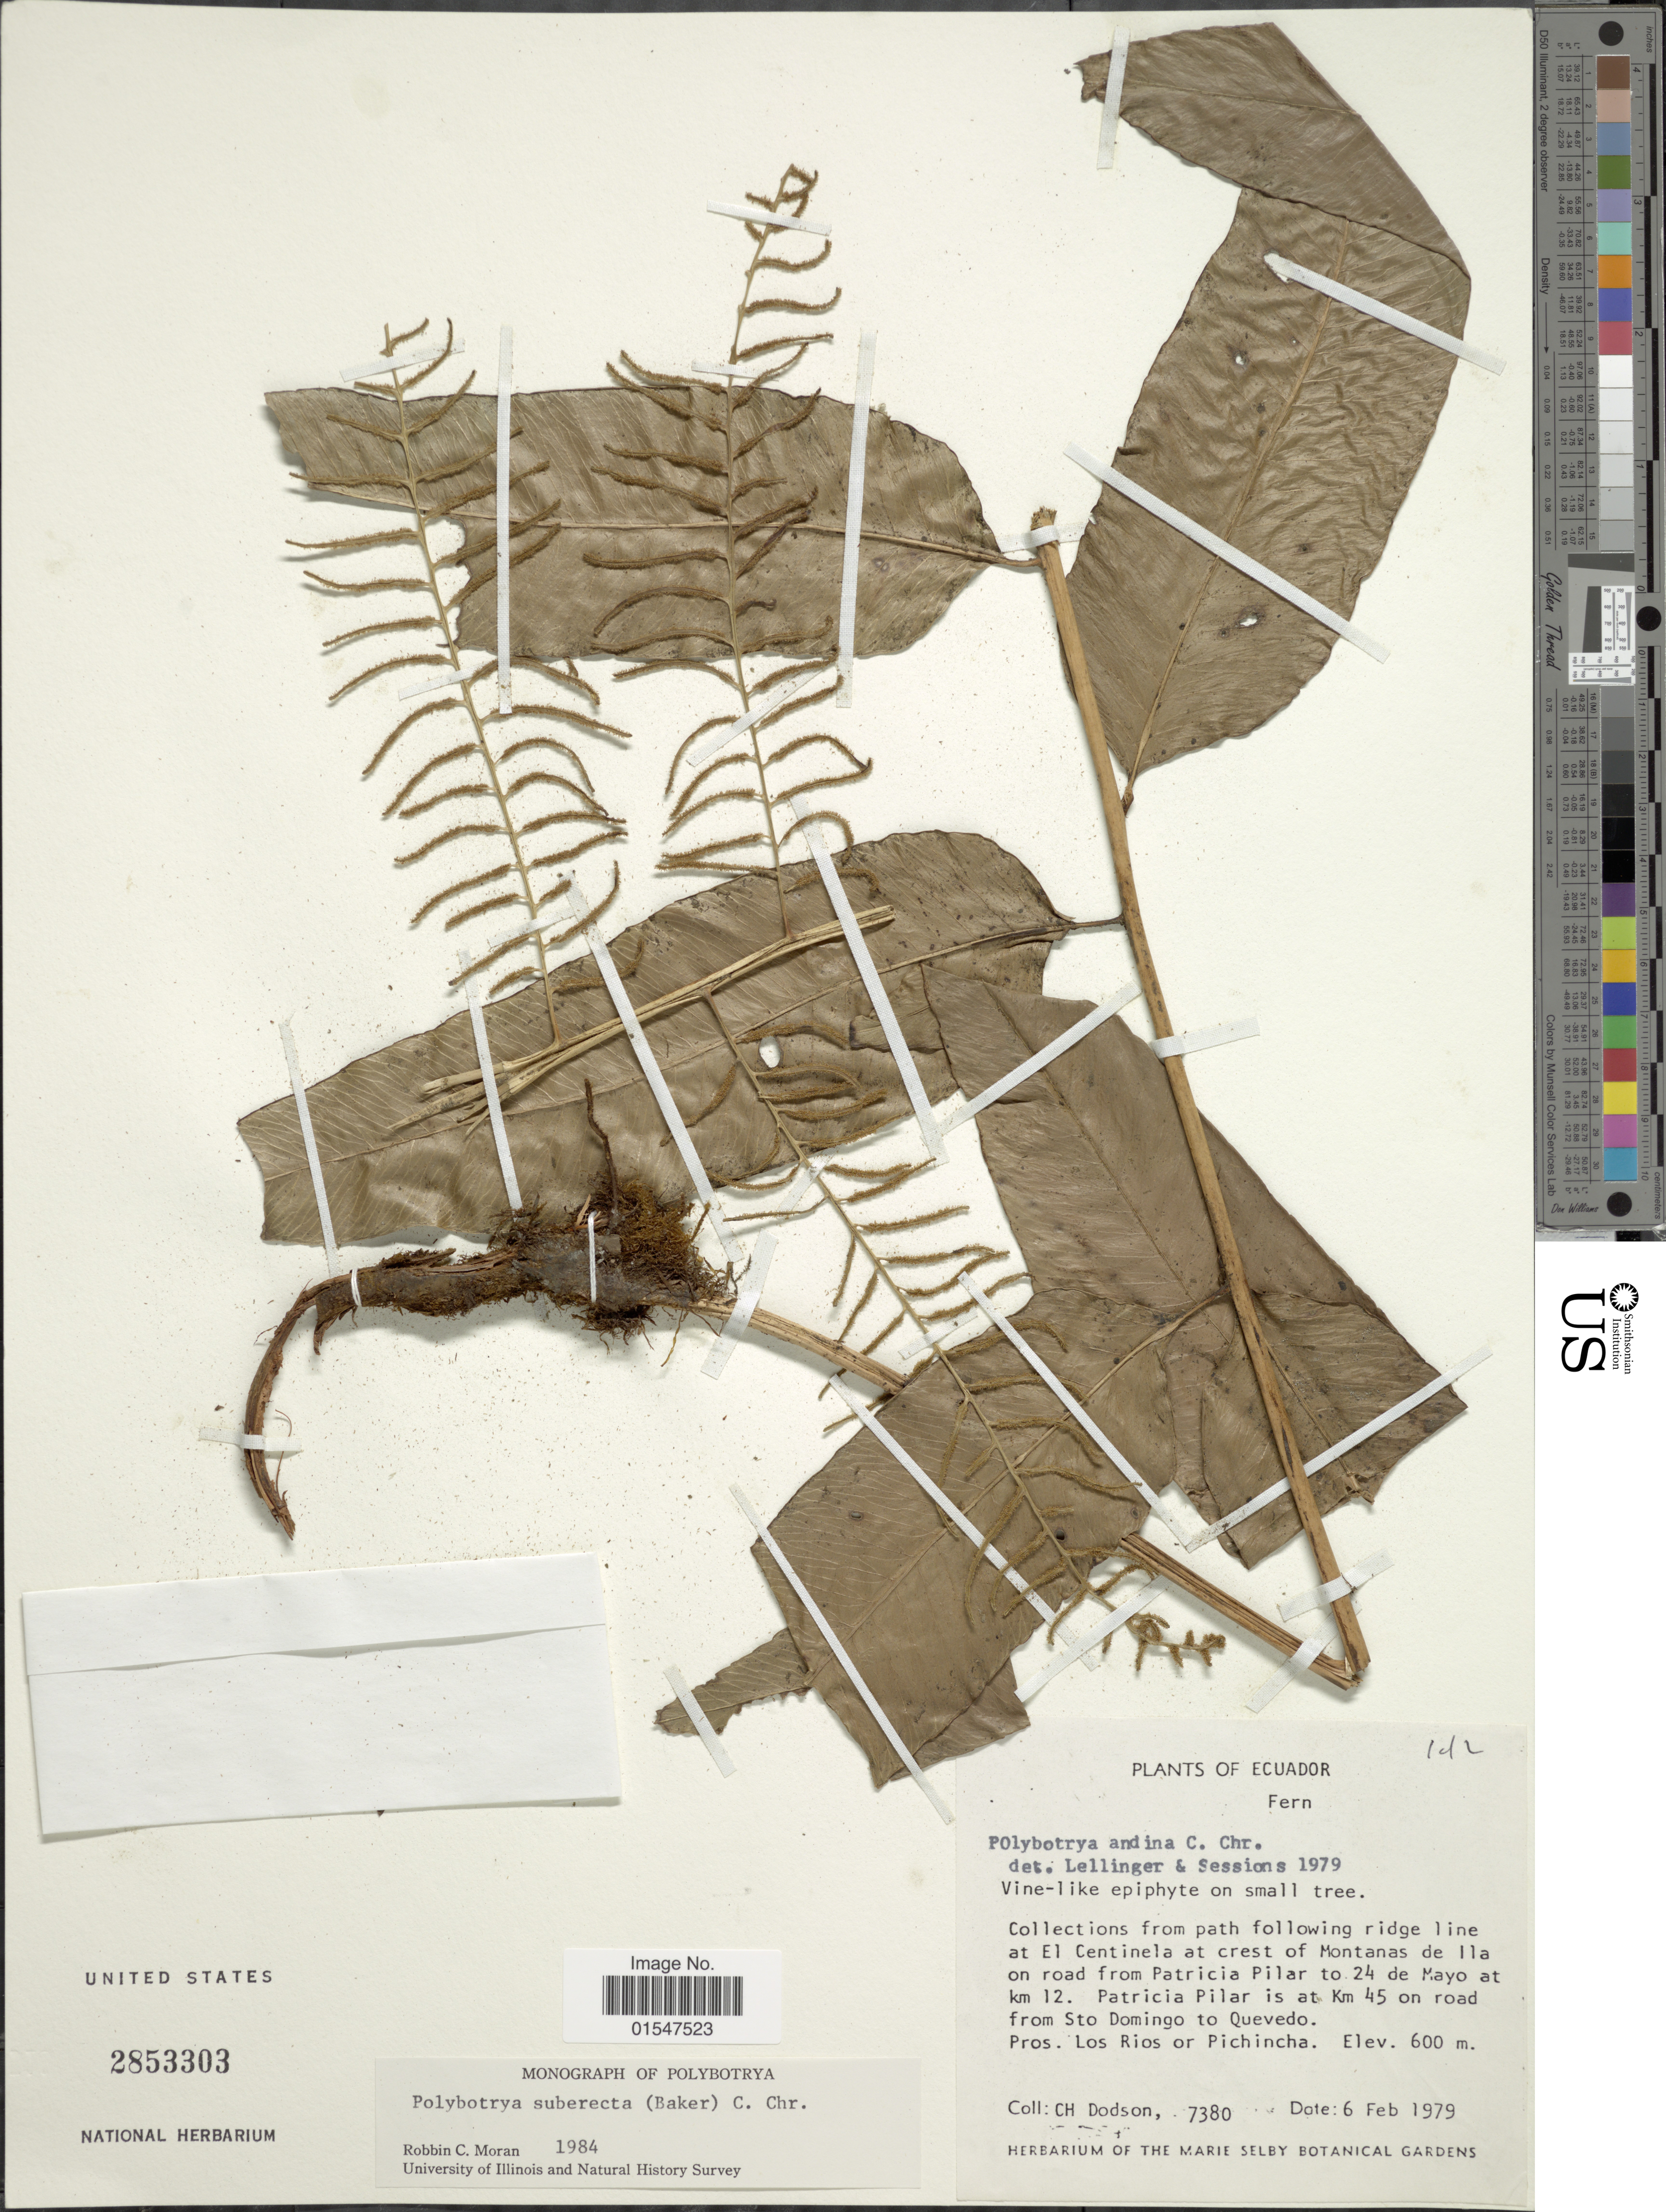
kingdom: Plantae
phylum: Tracheophyta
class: Polypodiopsida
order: Polypodiales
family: Dryopteridaceae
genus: Polybotrya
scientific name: Polybotrya suberecta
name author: (Baker) C. Chr.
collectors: C. H. Dodson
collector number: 7380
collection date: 1979-02-06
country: Ecuador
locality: Ecuador Fern, from path floowing ridge line at El Centinela at crest of Montanas de Ila on road from Patricia Pilar to 24 de Mayo at km 12. Patricia Pilar is at Km 45 on road from Sto. Domingo to Quevedo, Pros. Los Rios or Pichincha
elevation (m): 600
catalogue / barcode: US 2853303